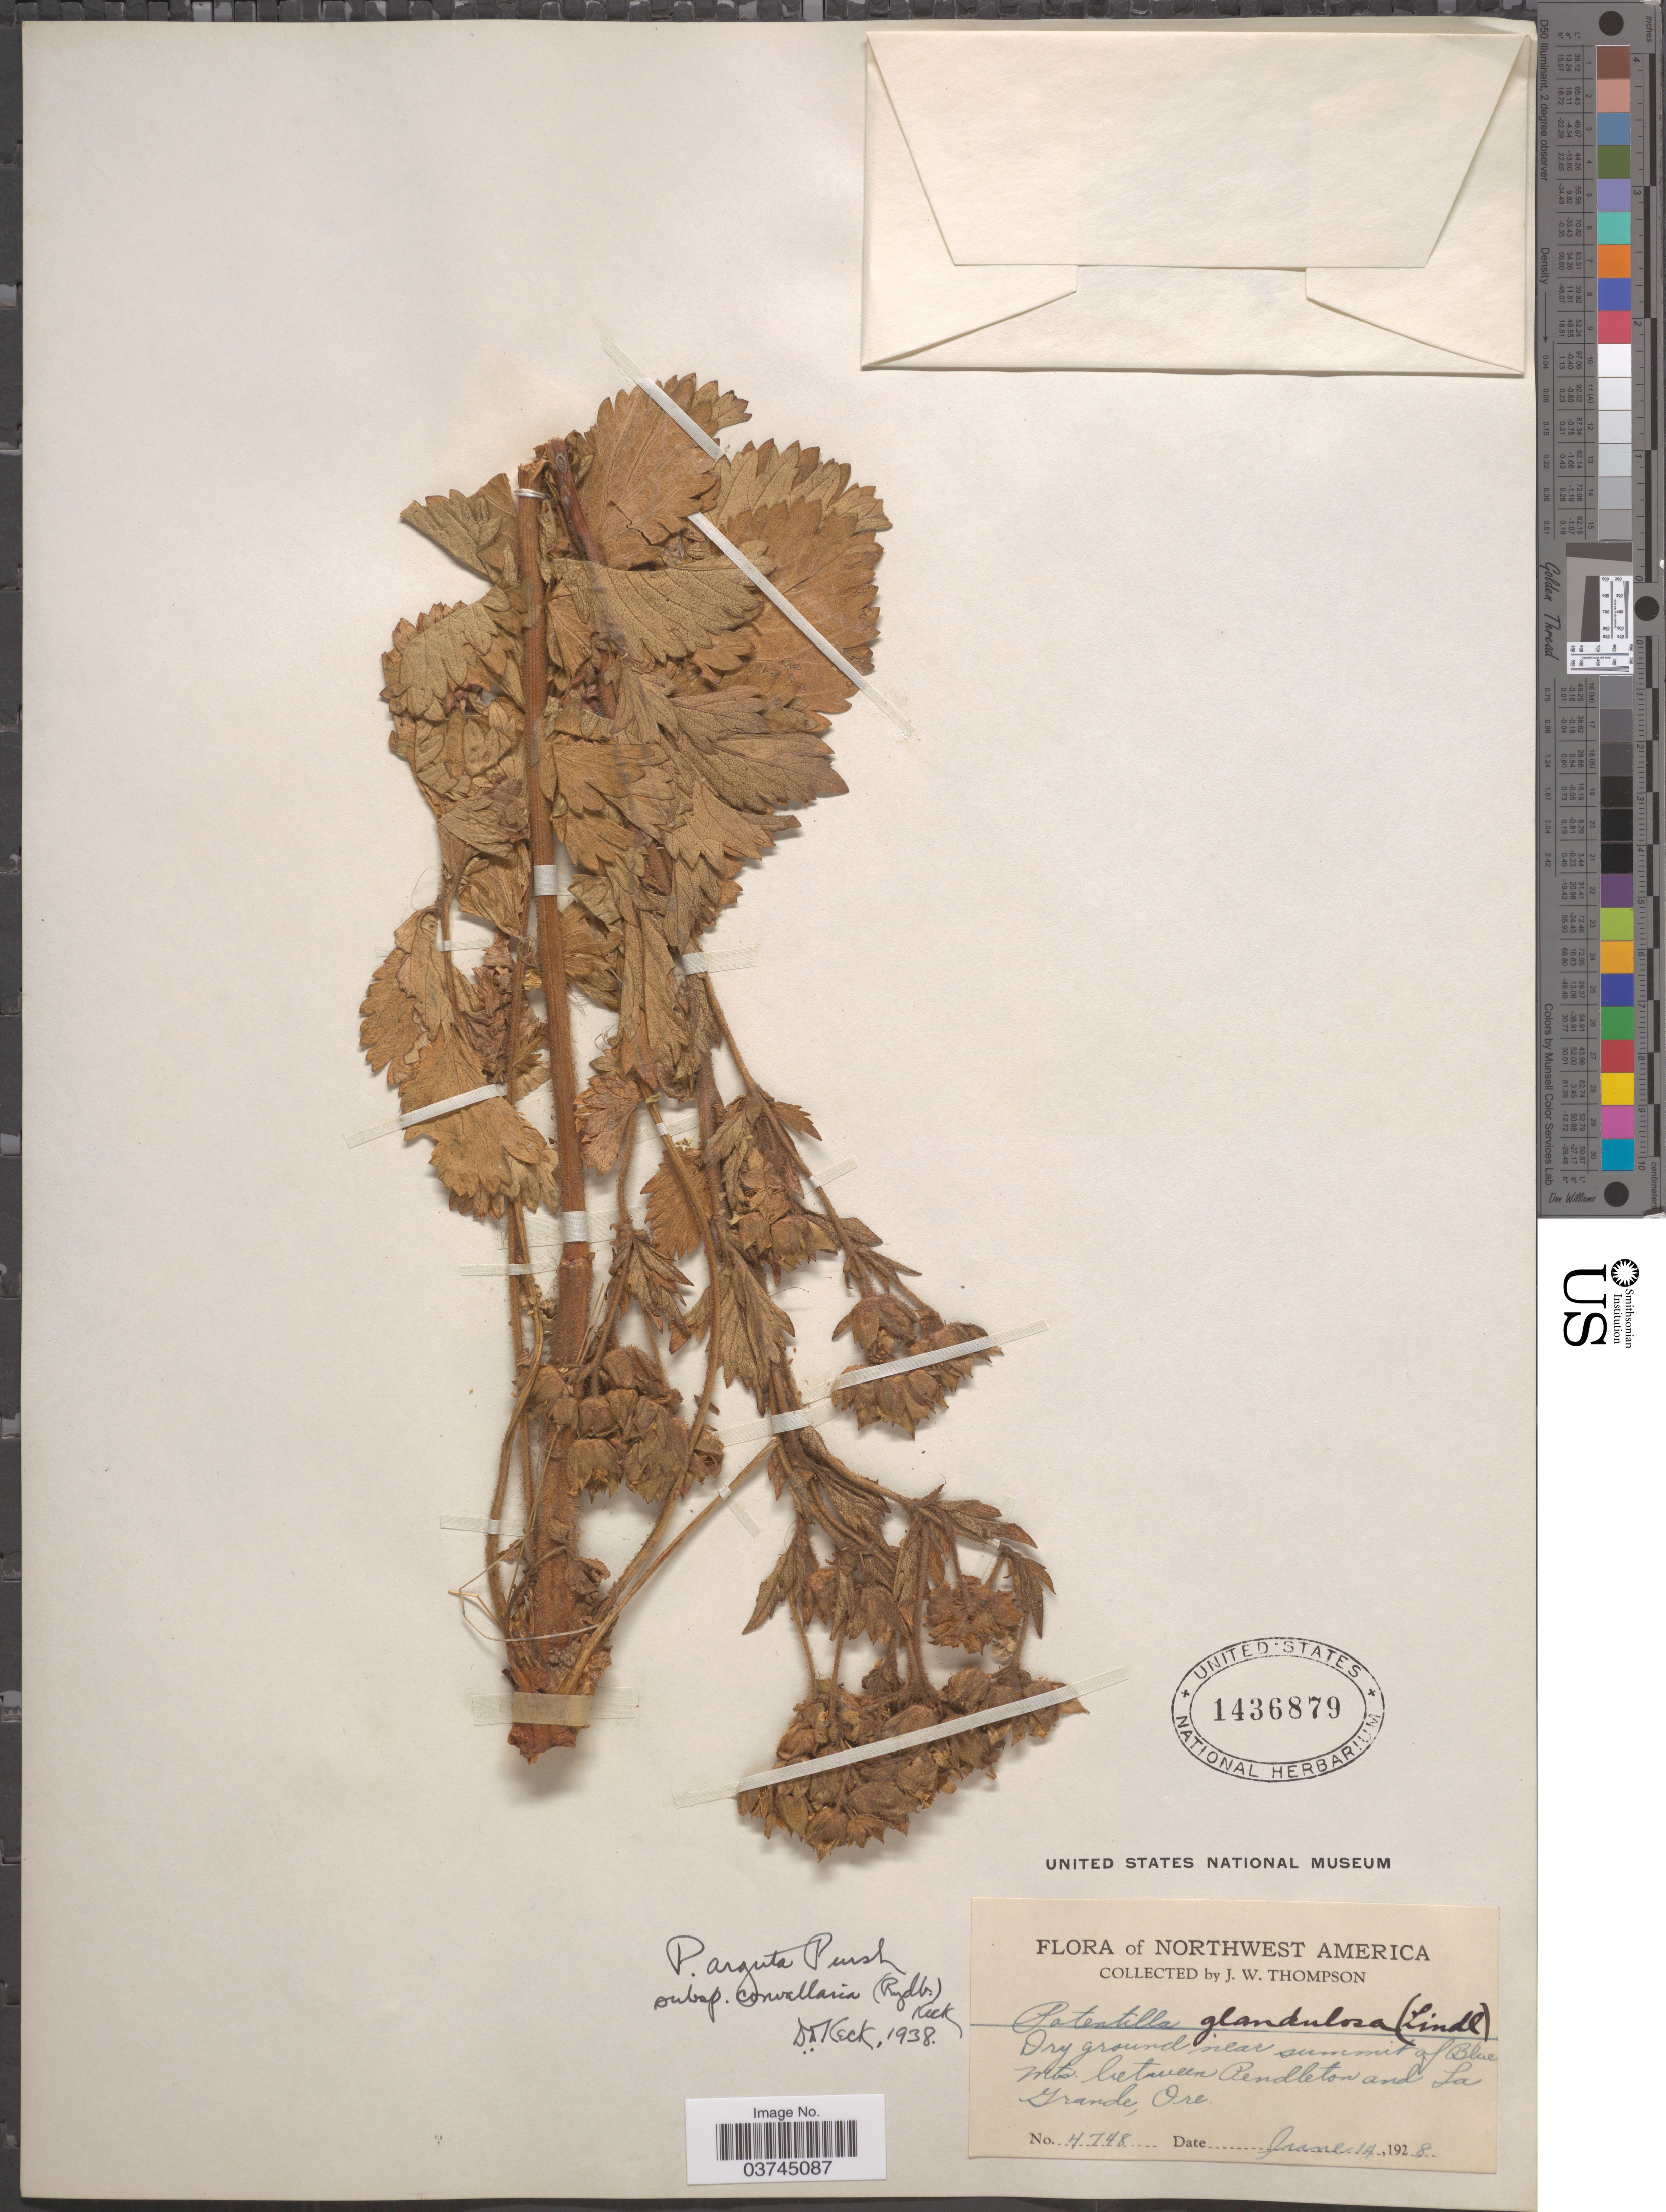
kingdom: Plantae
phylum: Tracheophyta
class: Magnoliopsida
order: Rosales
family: Rosaceae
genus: Drymocallis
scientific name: Drymocallis convallaria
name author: (Rydb.) Rydb.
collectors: J. Thompson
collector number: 4748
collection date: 1928-06-14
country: United States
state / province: Oregon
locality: Northwest America. dry grounds near summit of Blue Mts. between Pendleton and La Grande.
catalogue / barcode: US 1436879